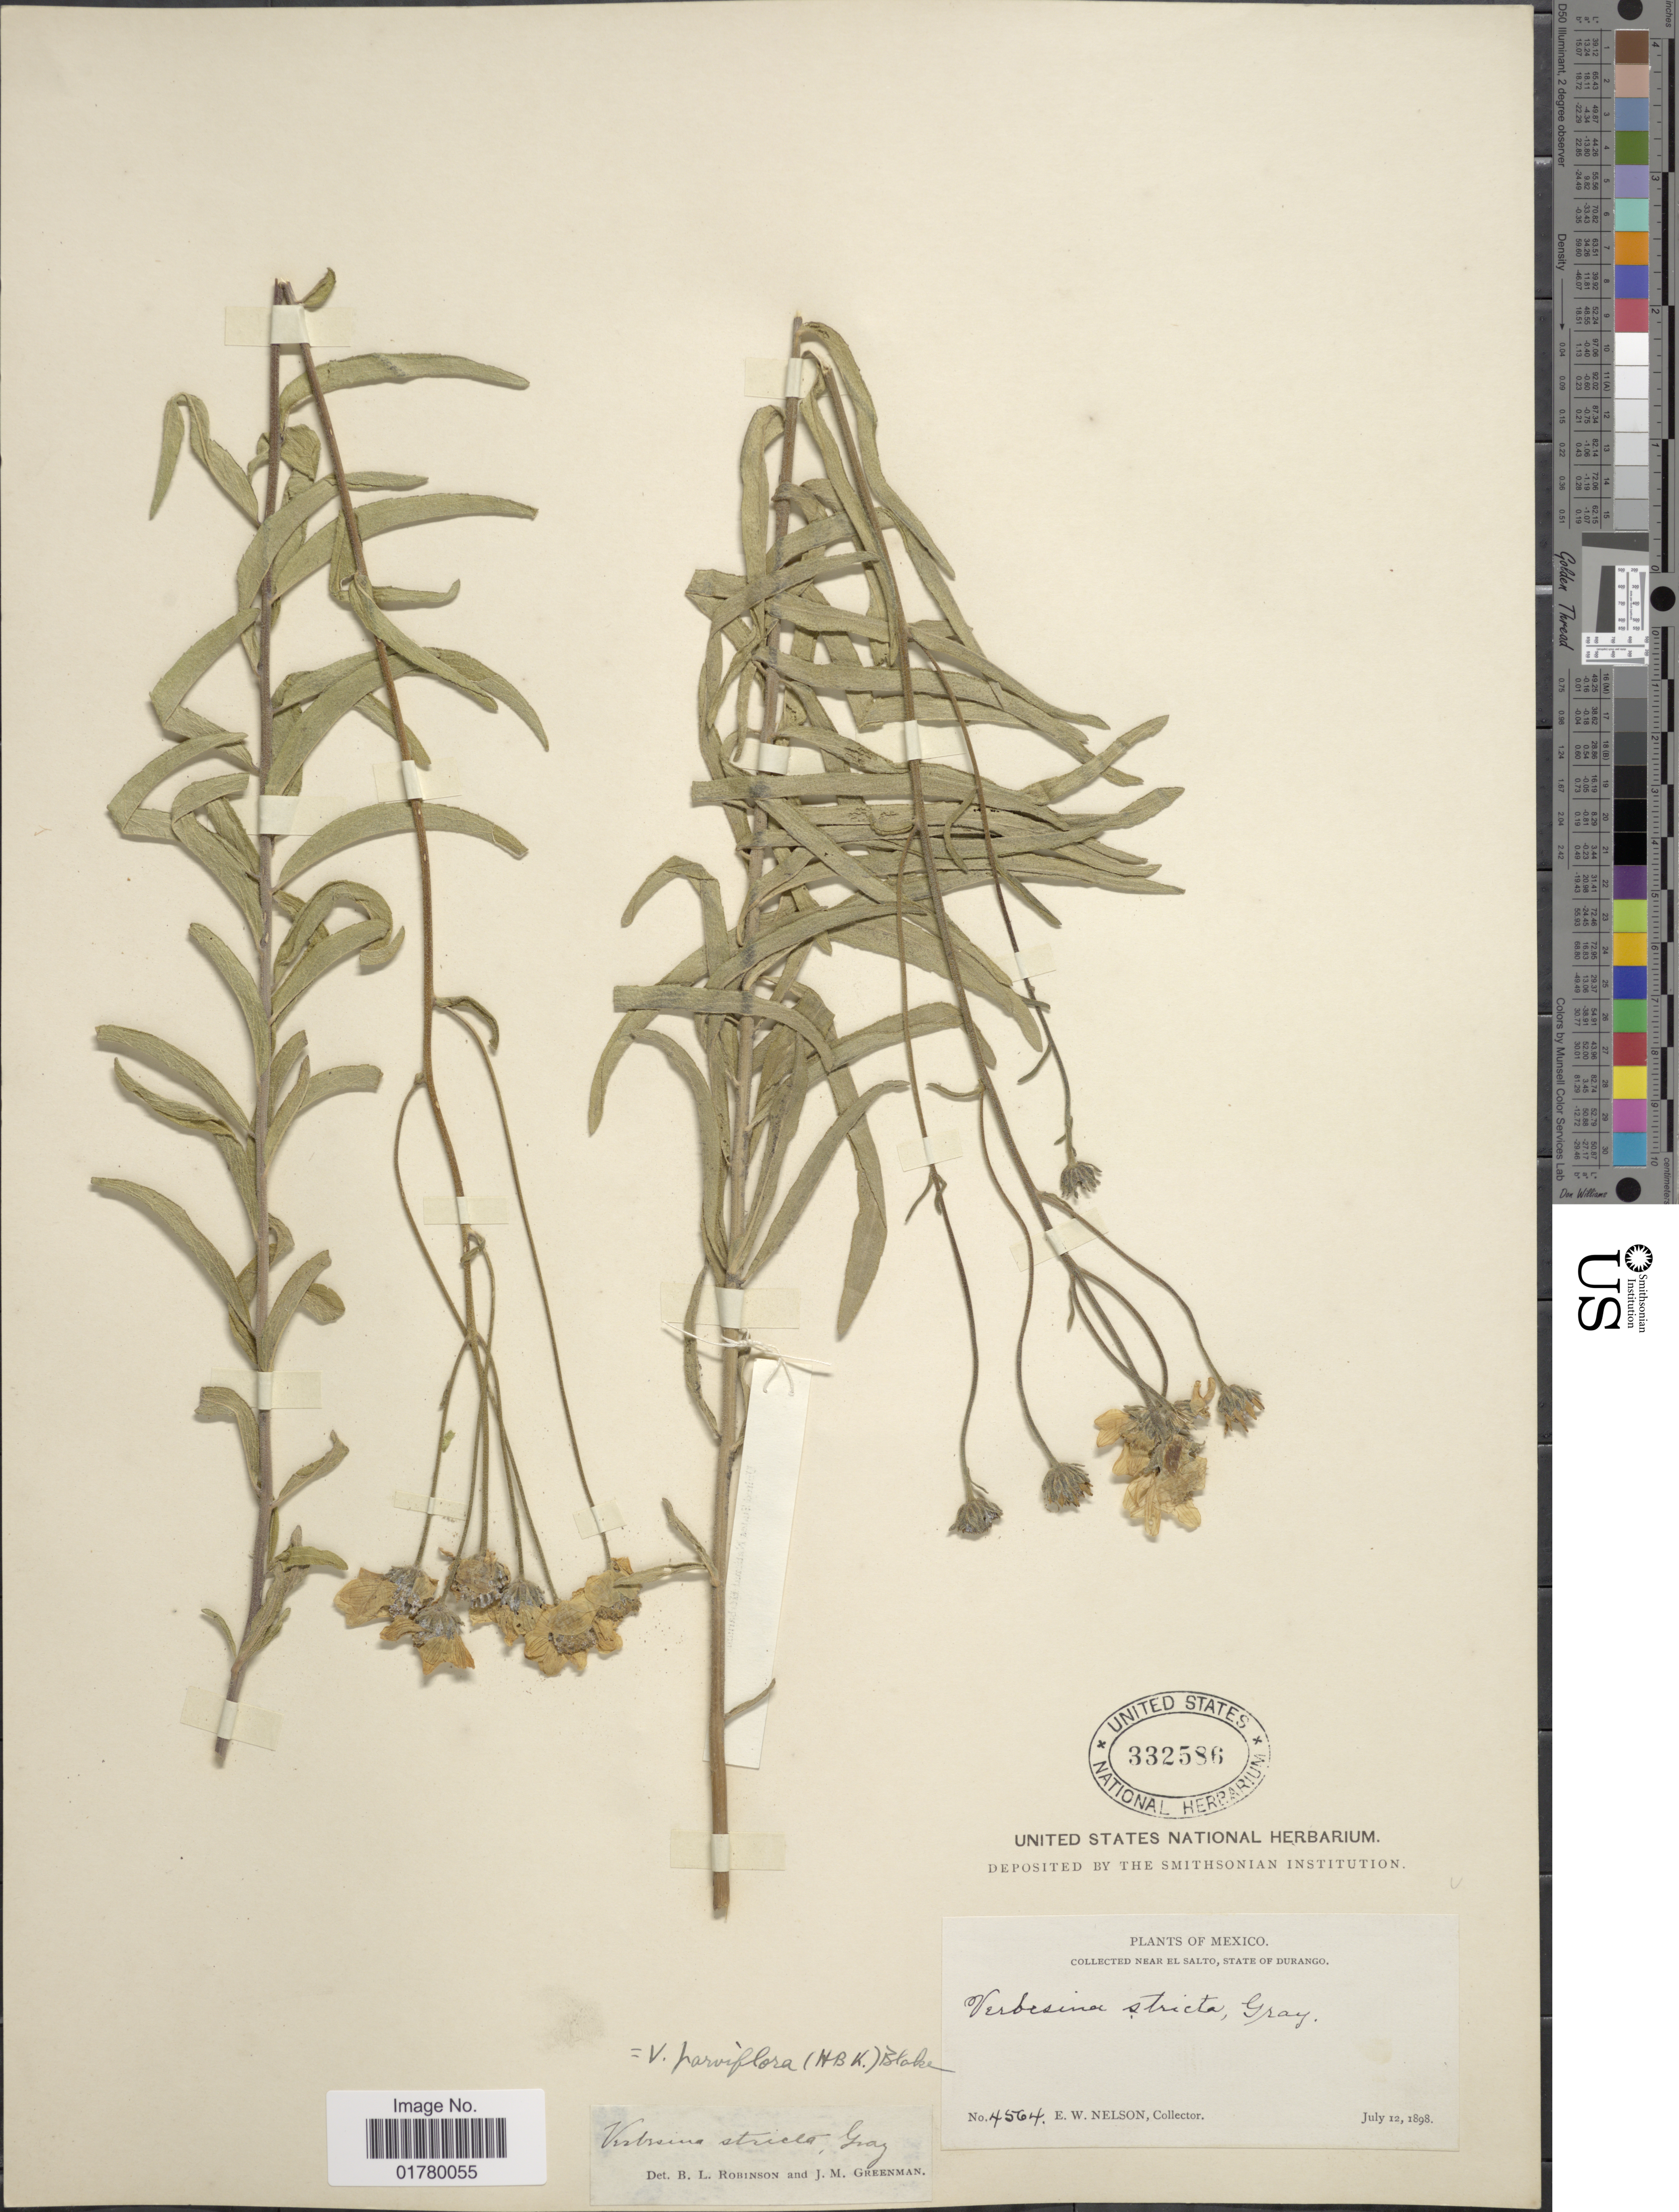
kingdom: Plantae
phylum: Tracheophyta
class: Magnoliopsida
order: Asterales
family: Asteraceae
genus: Verbesina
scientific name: Verbesina parviflora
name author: (Kunth) S.F. Blake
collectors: E. W. Nelson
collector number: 4564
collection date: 1898-07-12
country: Mexico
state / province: Durango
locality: Near El Salto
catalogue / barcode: US 332586